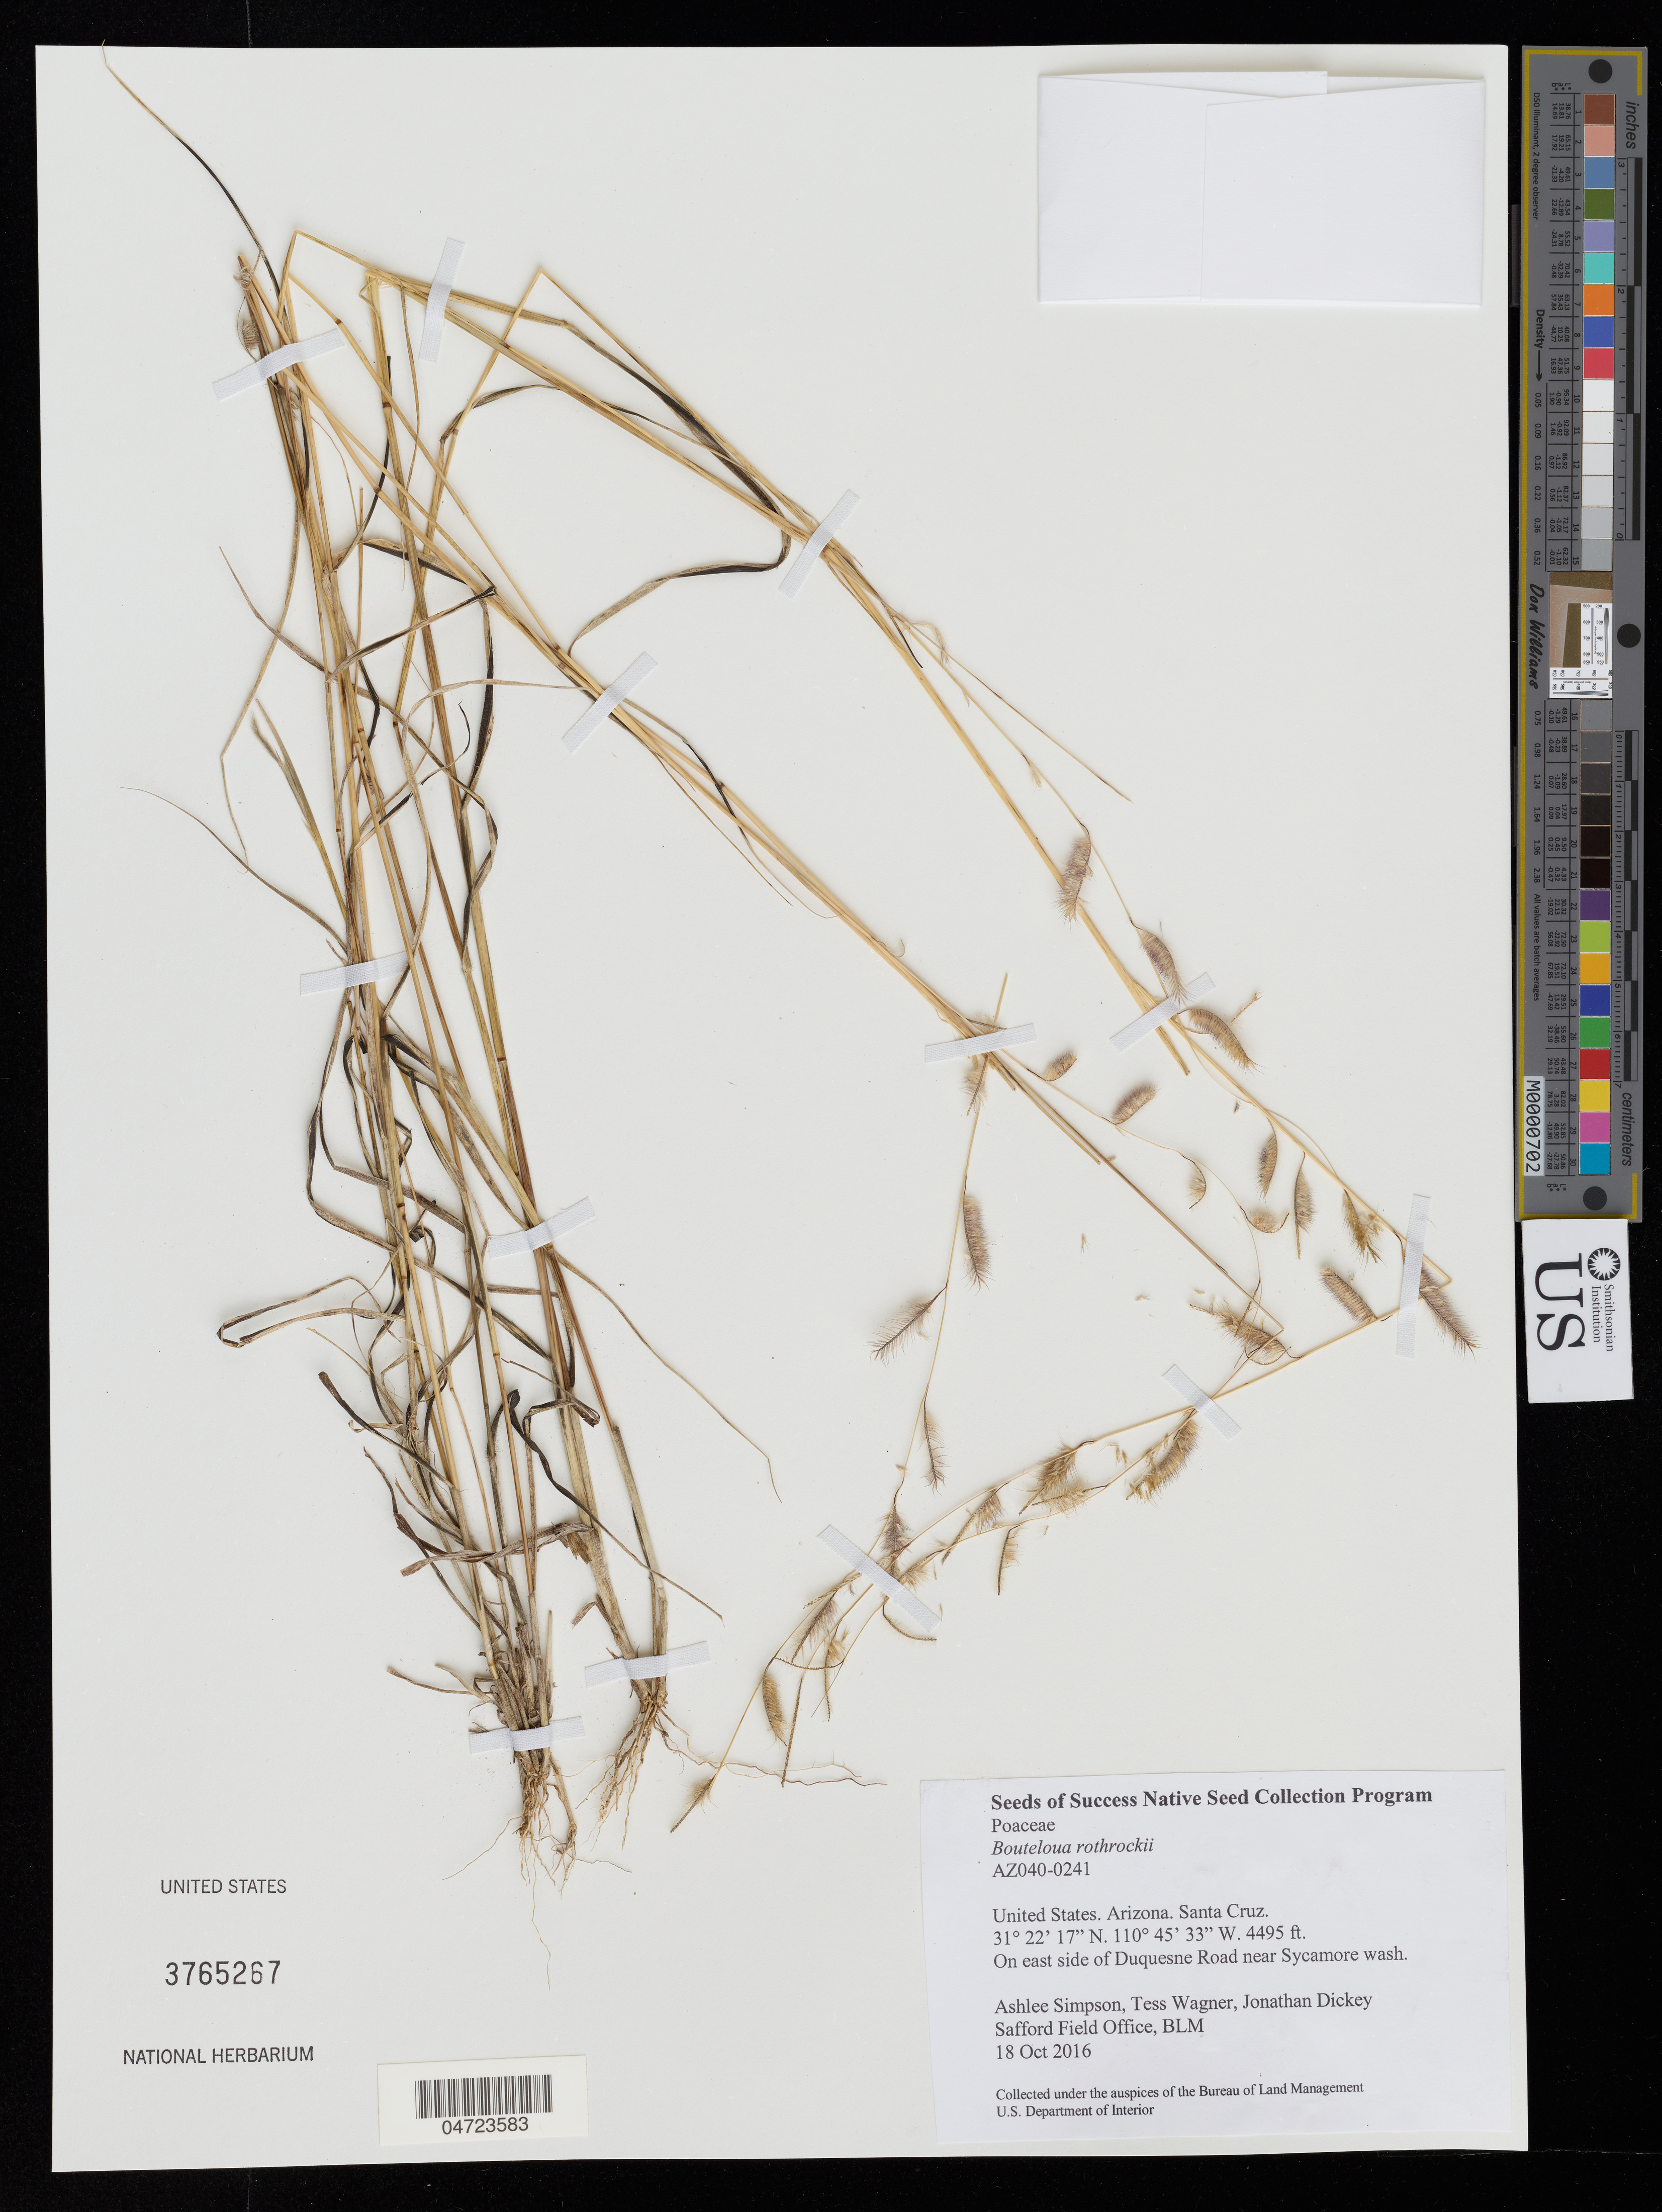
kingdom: Plantae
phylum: Tracheophyta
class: Liliopsida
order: Poales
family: Poaceae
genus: Bouteloua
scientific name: Bouteloua rothrockii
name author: Vasey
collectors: A. Simpson, T. Wagner & J. Dickey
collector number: AZ040-0241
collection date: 2016-10-18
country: United States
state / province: Arizona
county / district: Santa Cruz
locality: Santa Cruz. On east side of Duquesne Road near Sycamore wash.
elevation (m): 1370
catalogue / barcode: US 3765267